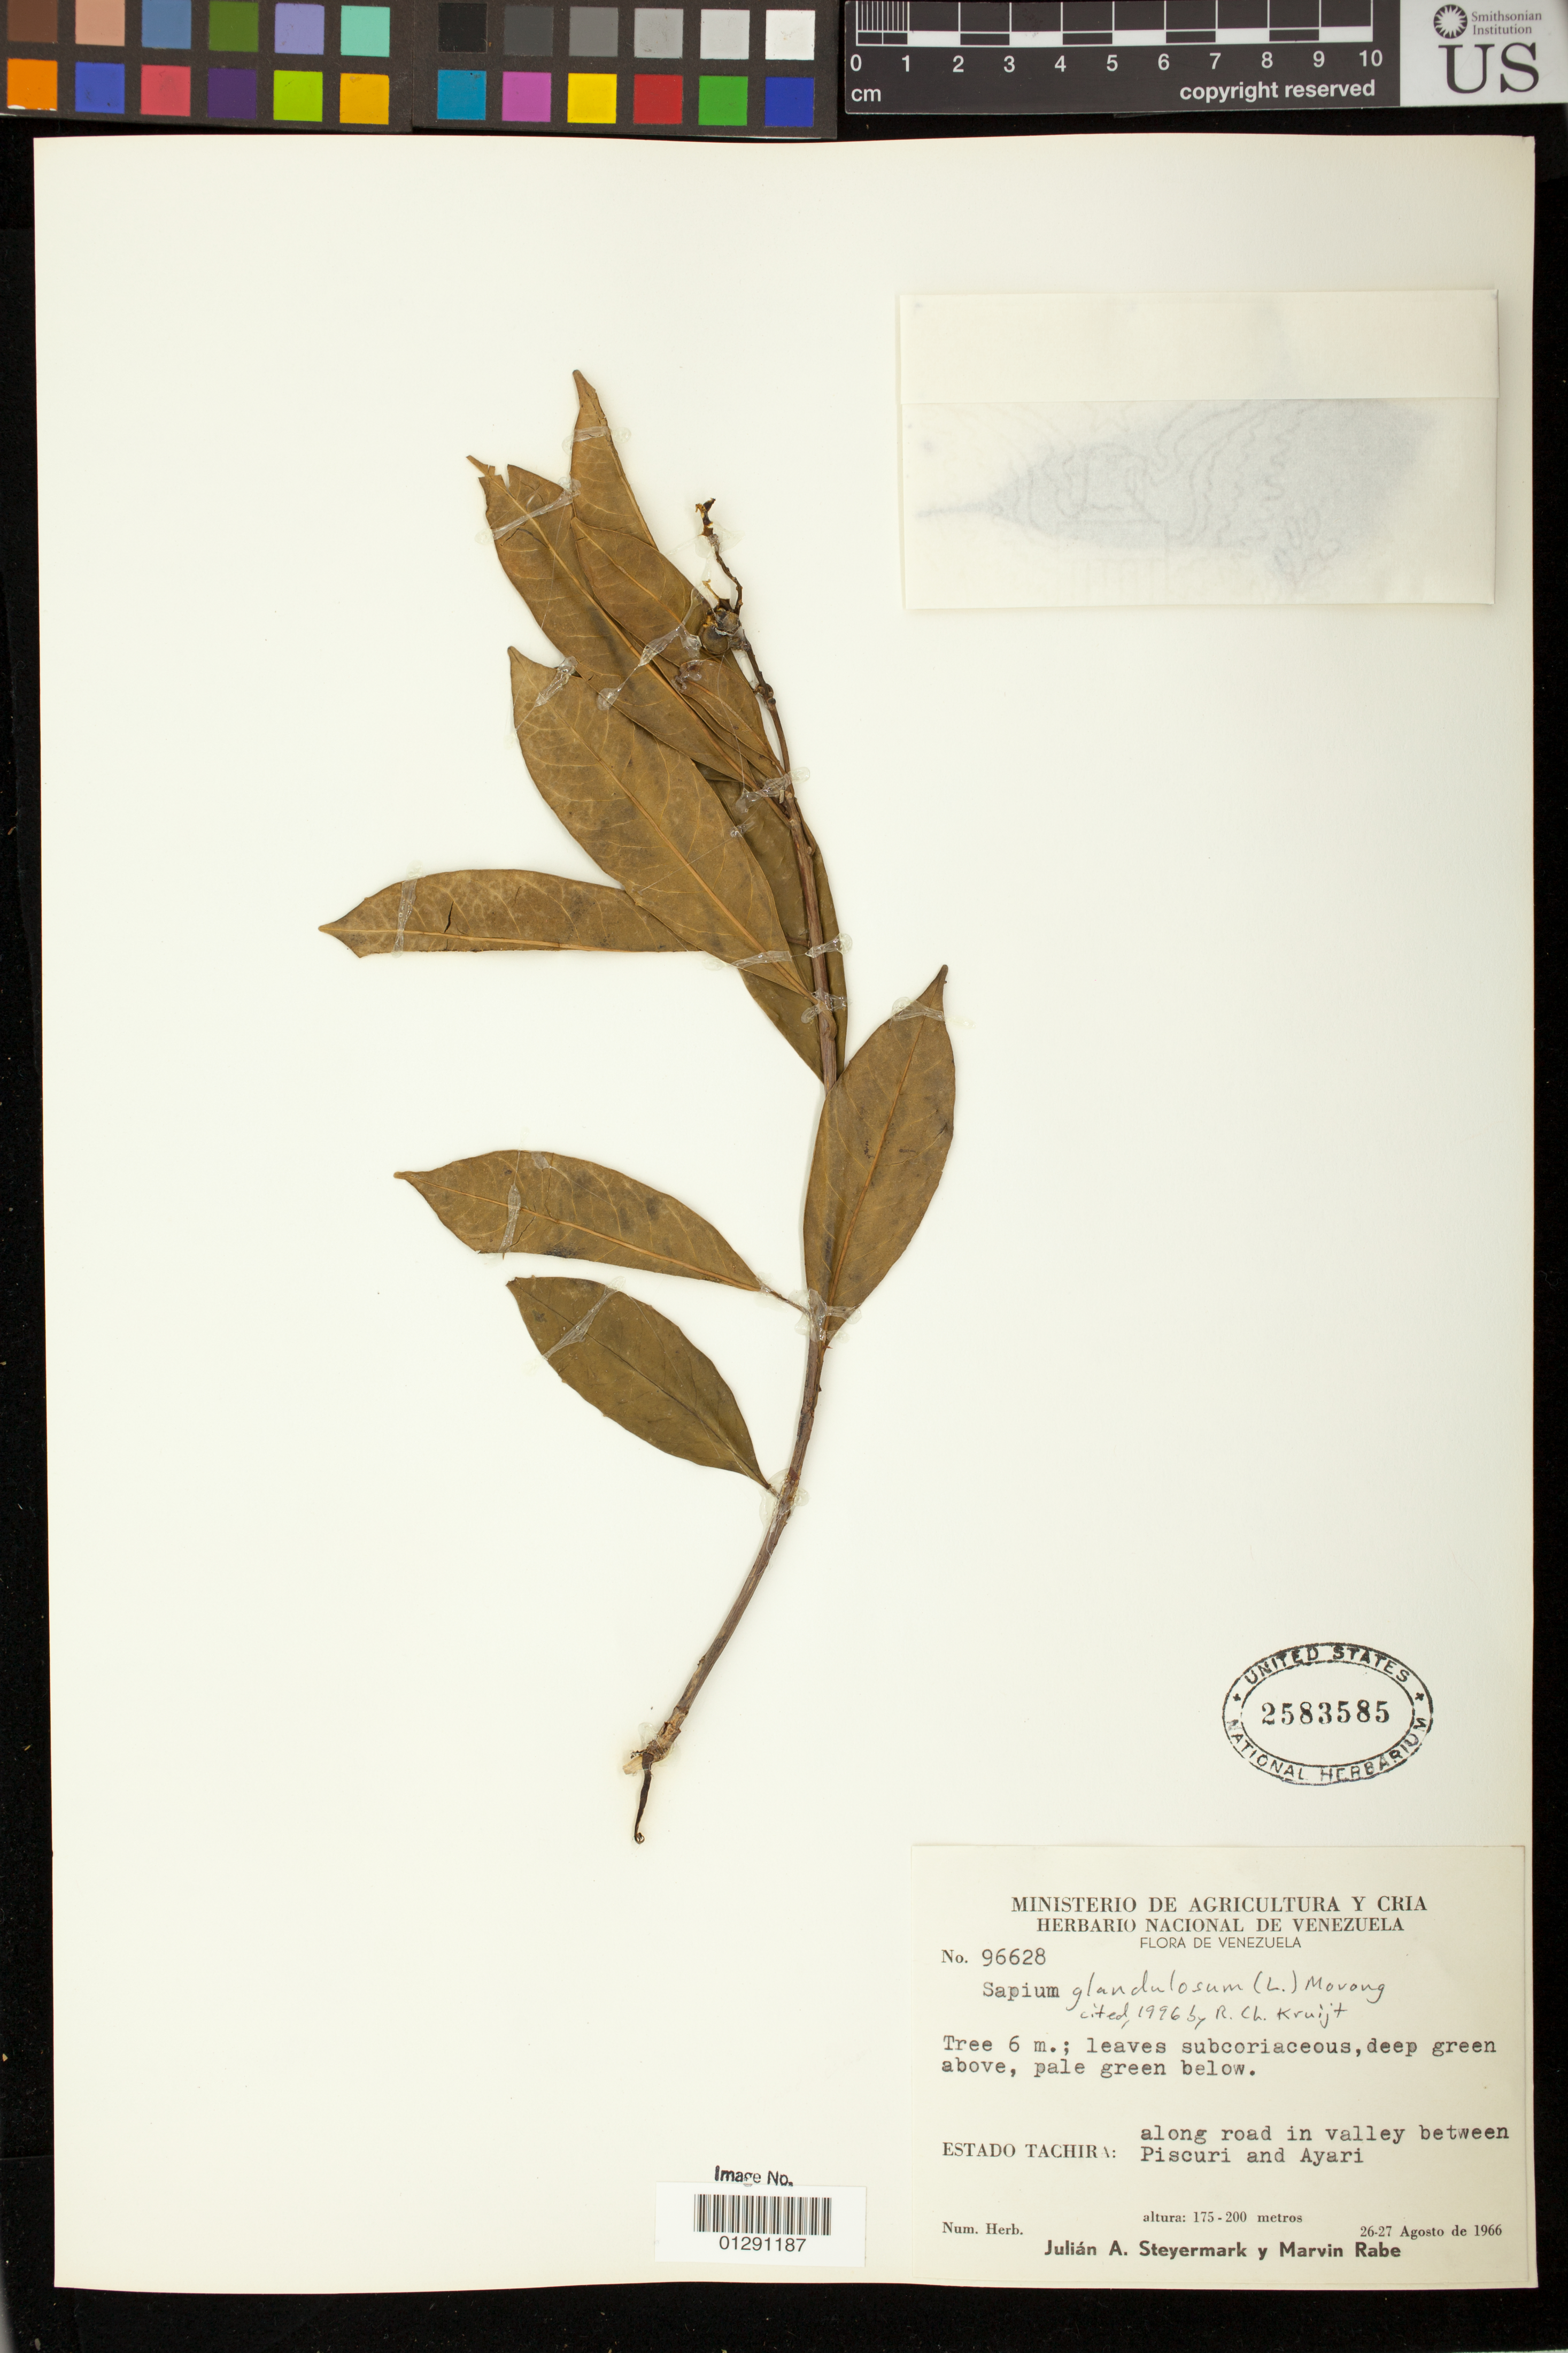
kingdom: Plantae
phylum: Tracheophyta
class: Magnoliopsida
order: Malpighiales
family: Euphorbiaceae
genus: Sapium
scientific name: Sapium glandulatum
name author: (Vell.) Pax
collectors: J. Steyermark & M. Rabe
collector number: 96628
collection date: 1966-08-26/1966-08-27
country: Venezuela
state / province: Tachira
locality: along road in valley between Piscuri and Ayari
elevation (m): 175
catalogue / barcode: US 2583585